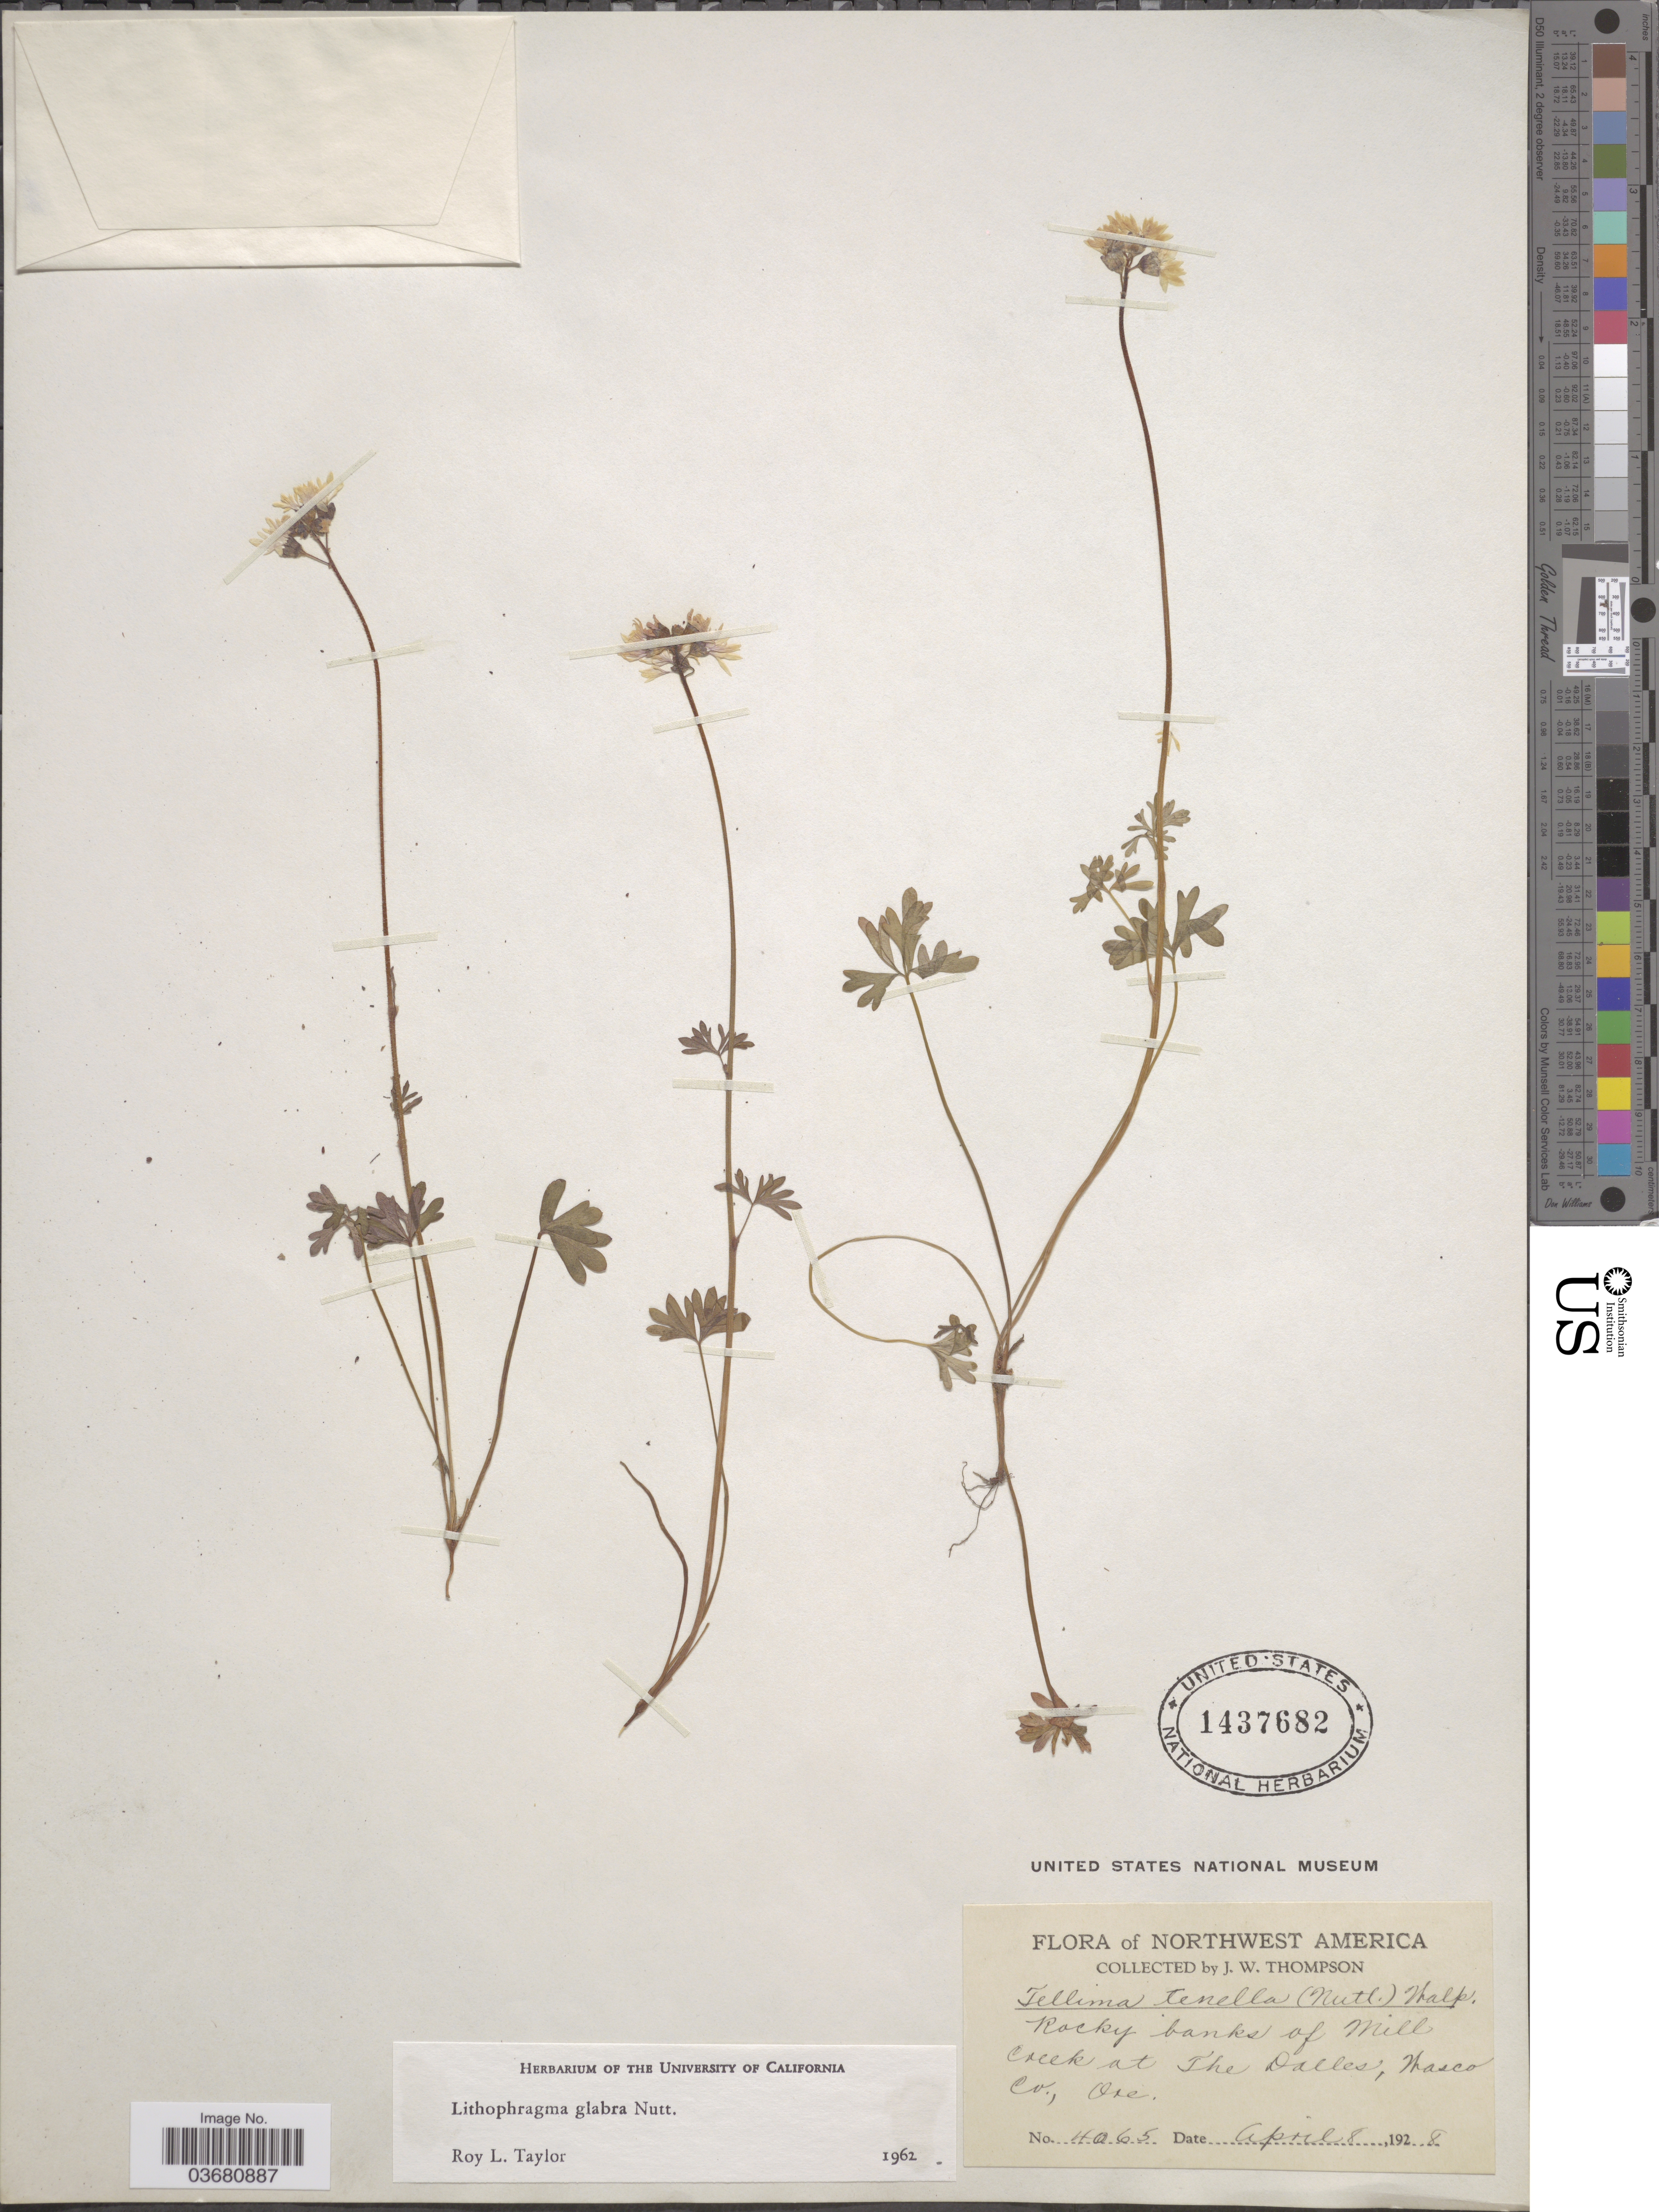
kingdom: Plantae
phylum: Tracheophyta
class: Magnoliopsida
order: Saxifragales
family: Saxifragaceae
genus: Lithophragma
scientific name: Lithophragma glabrum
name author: Nutt.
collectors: J. Thompson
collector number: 4065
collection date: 1928-04-08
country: United States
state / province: Oregon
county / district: Wasco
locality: Northwest America. Rocky banks of Mill Creek at the Dalles, Wasco Co.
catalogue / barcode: US 1437862